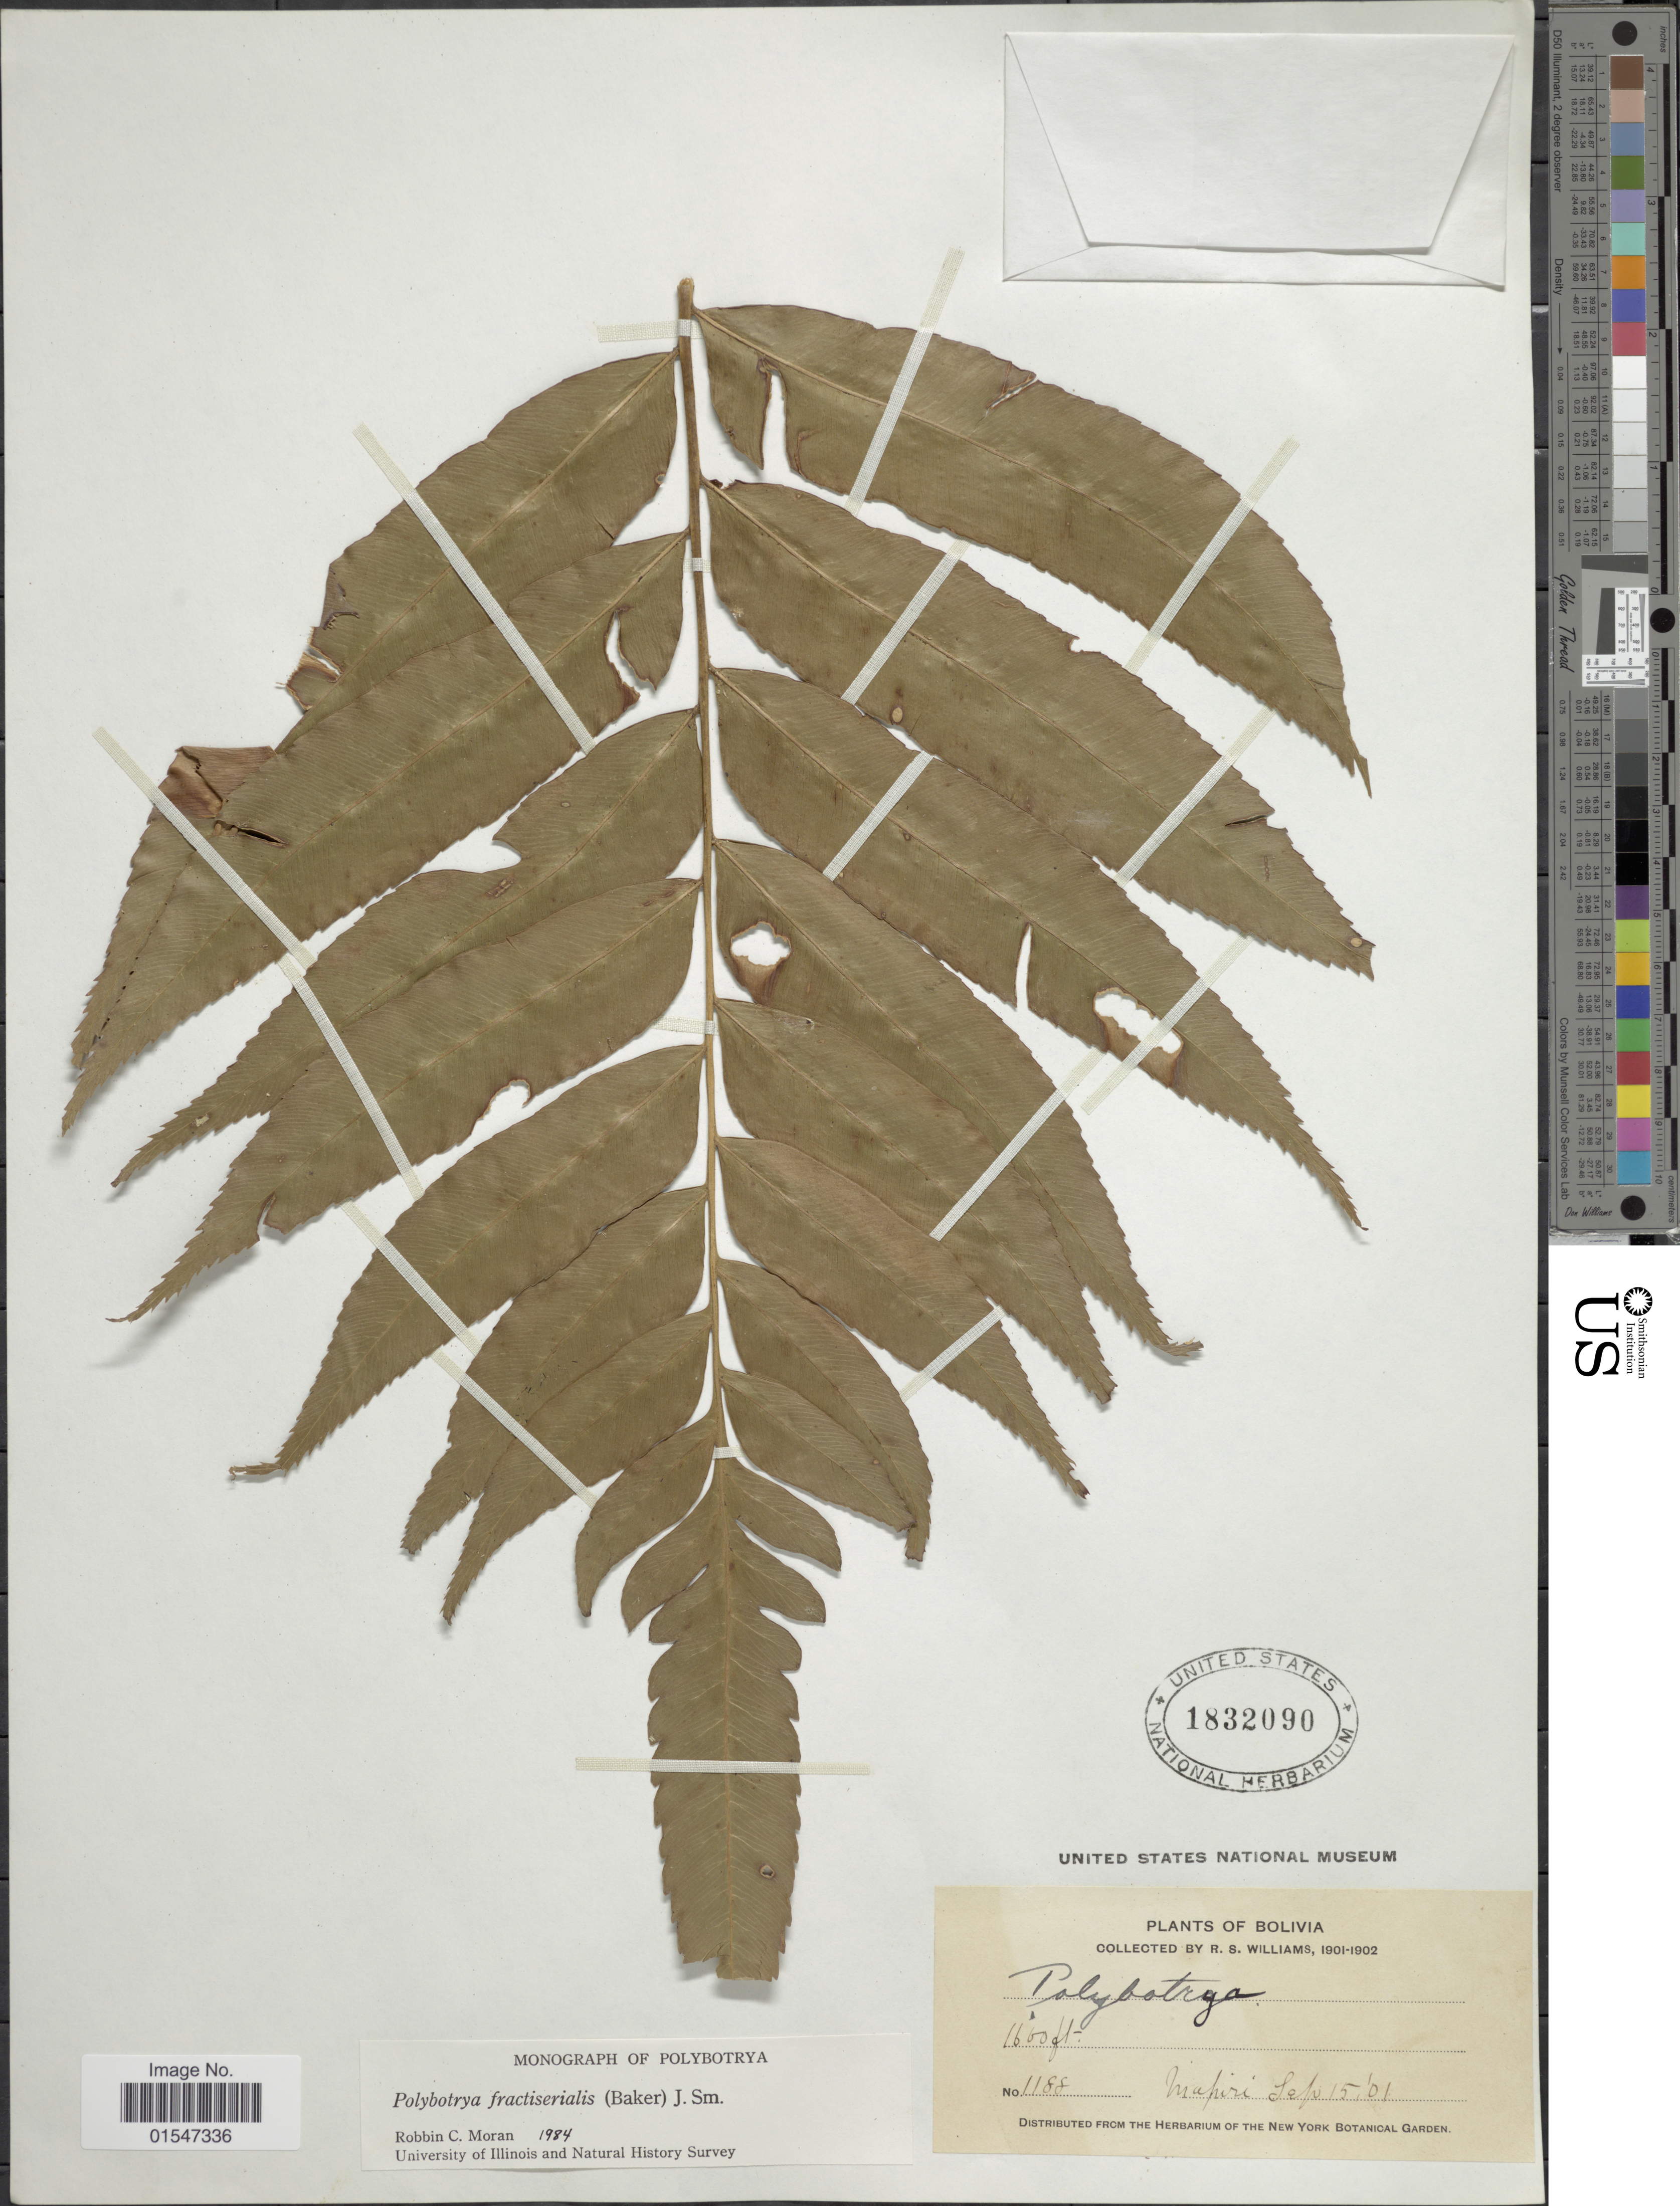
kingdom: Plantae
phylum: Tracheophyta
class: Polypodiopsida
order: Polypodiales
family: Dryopteridaceae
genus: Polybotrya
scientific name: Polybotrya fractiserialis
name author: (Baker) J. Sm.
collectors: R. S. Williams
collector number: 1188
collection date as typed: Sep 15, '01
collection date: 1901-09-15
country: Bolivia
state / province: La Páz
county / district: Larecaja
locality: Mapiri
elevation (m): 488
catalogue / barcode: US 1832090